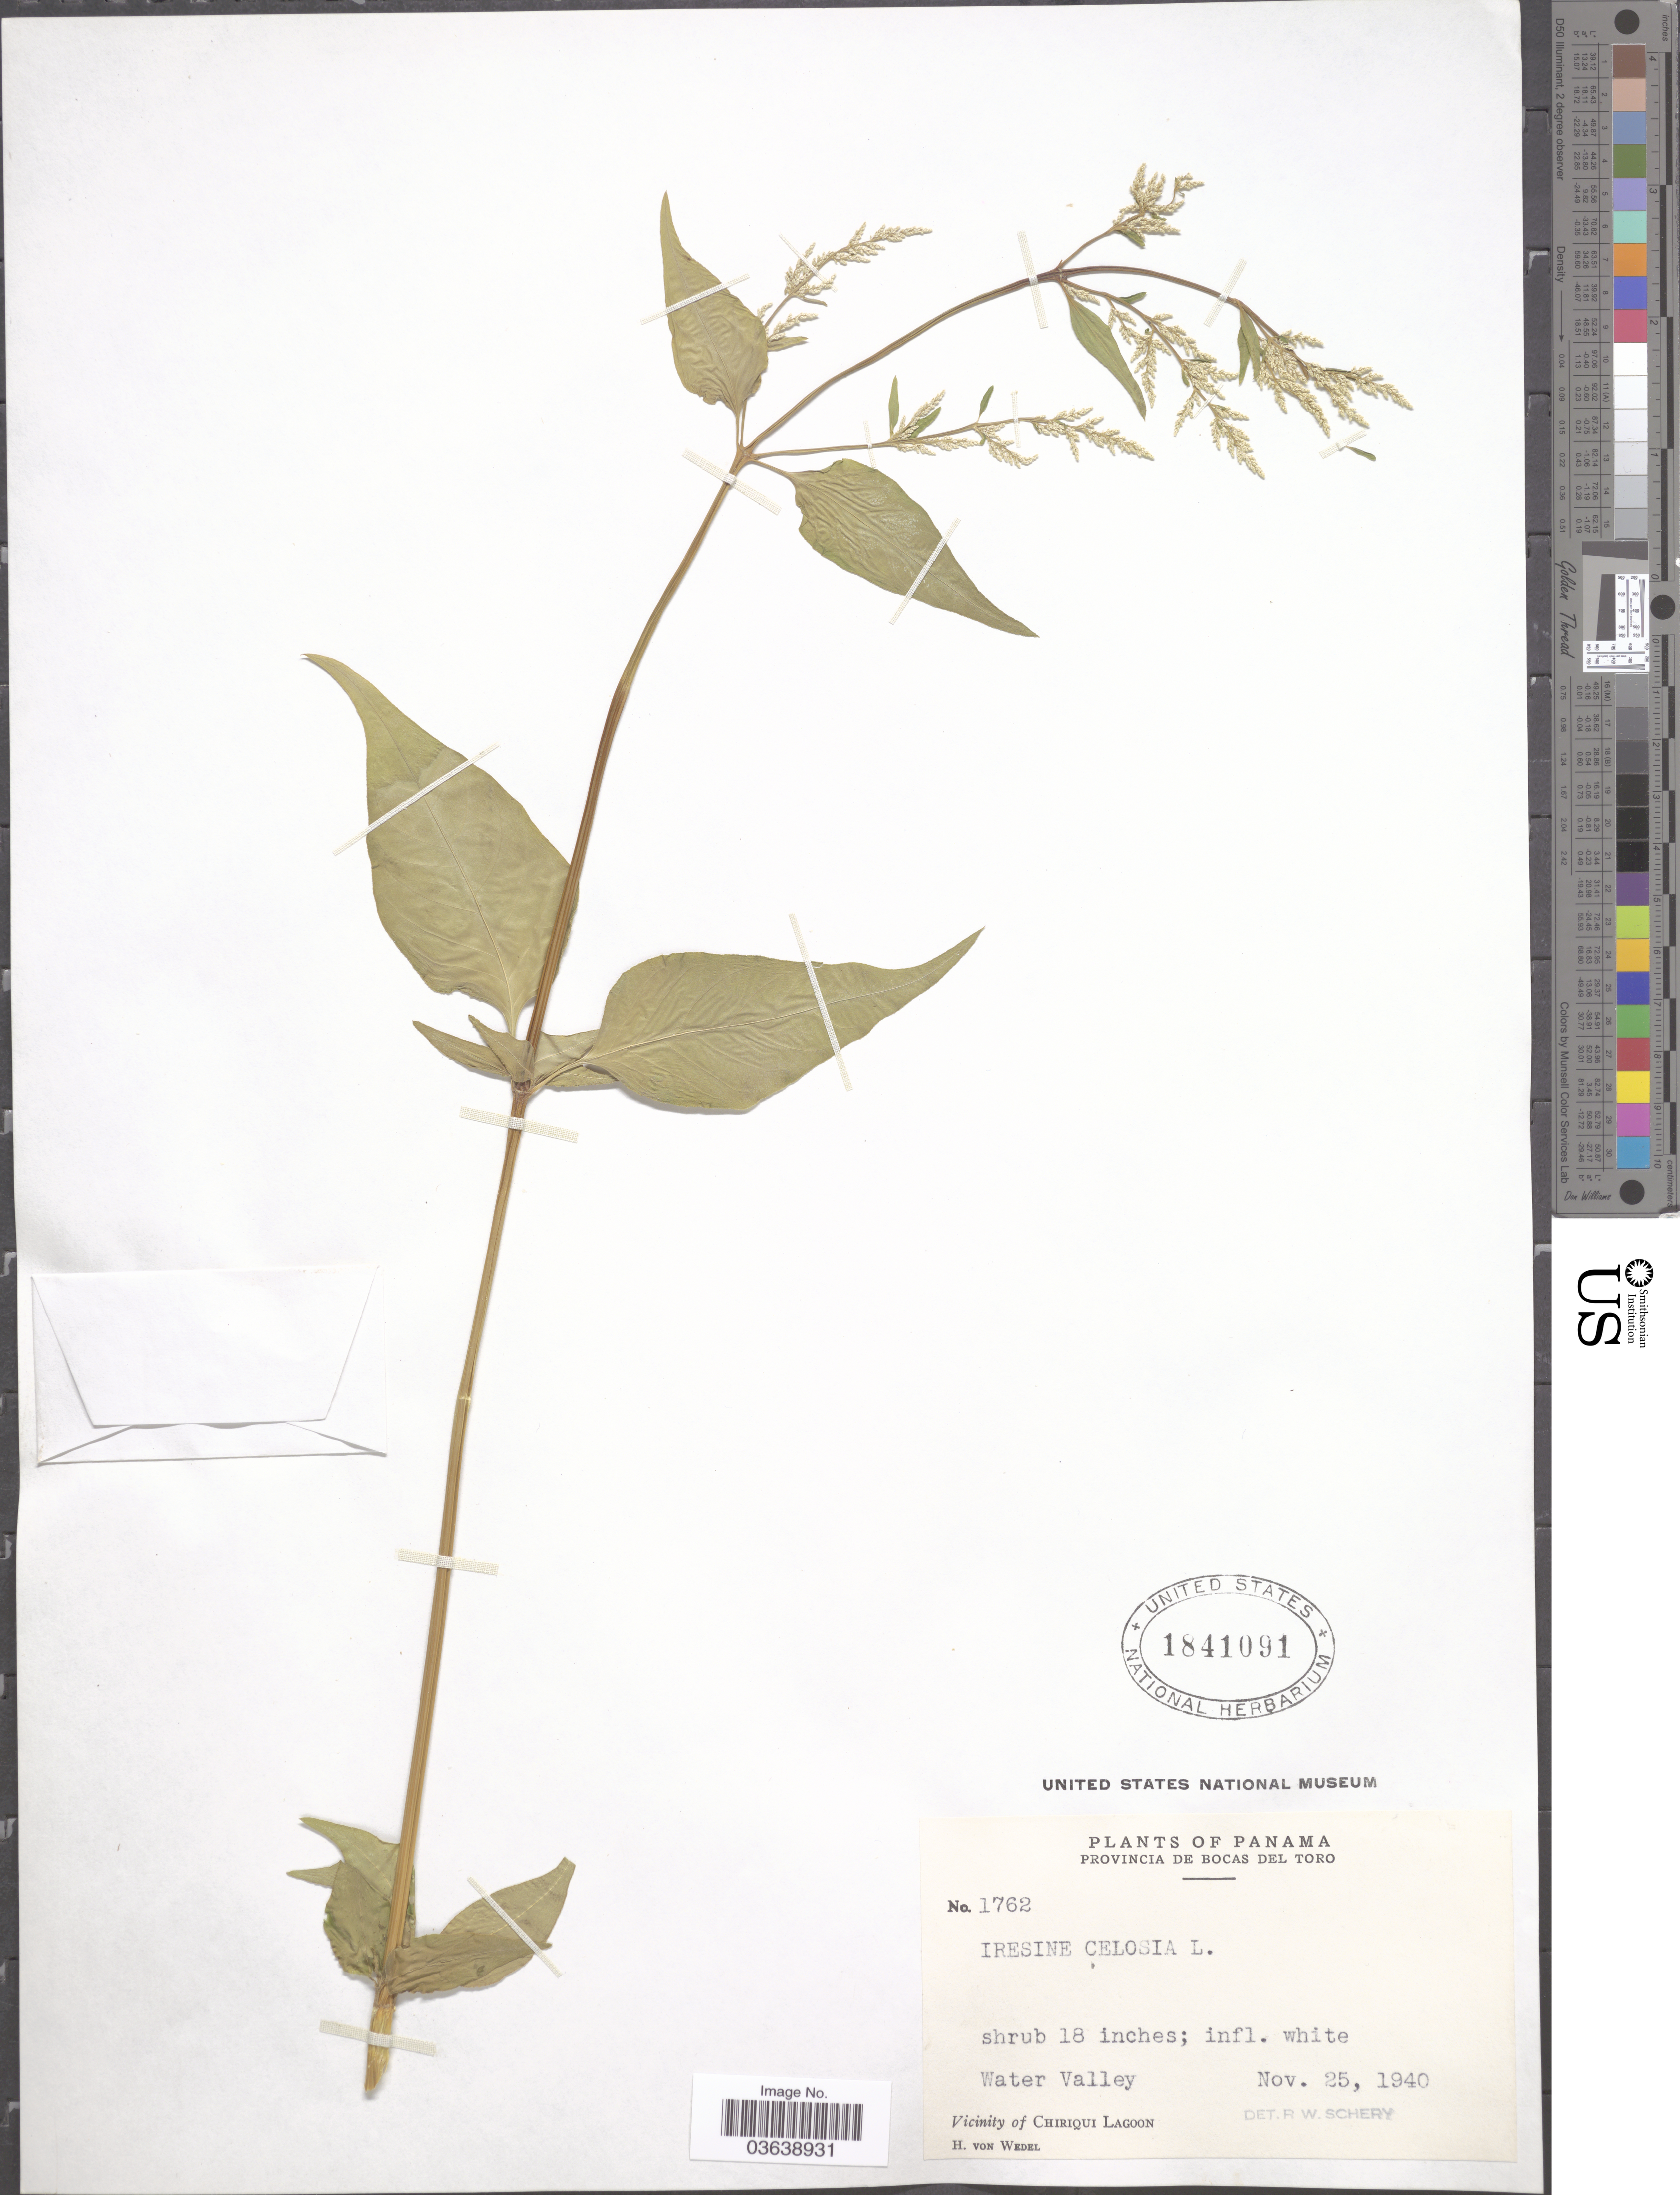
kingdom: Plantae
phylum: Tracheophyta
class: Magnoliopsida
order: Caryophyllales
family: Amaranthaceae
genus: Iresine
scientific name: Iresine celosia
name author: L.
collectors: H. von Wedel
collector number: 1762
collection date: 1940-11-25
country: Panama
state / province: Bocas del Toro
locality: Water Valley. Vicinity of Chiriqui Lagoon.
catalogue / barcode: US 1841091